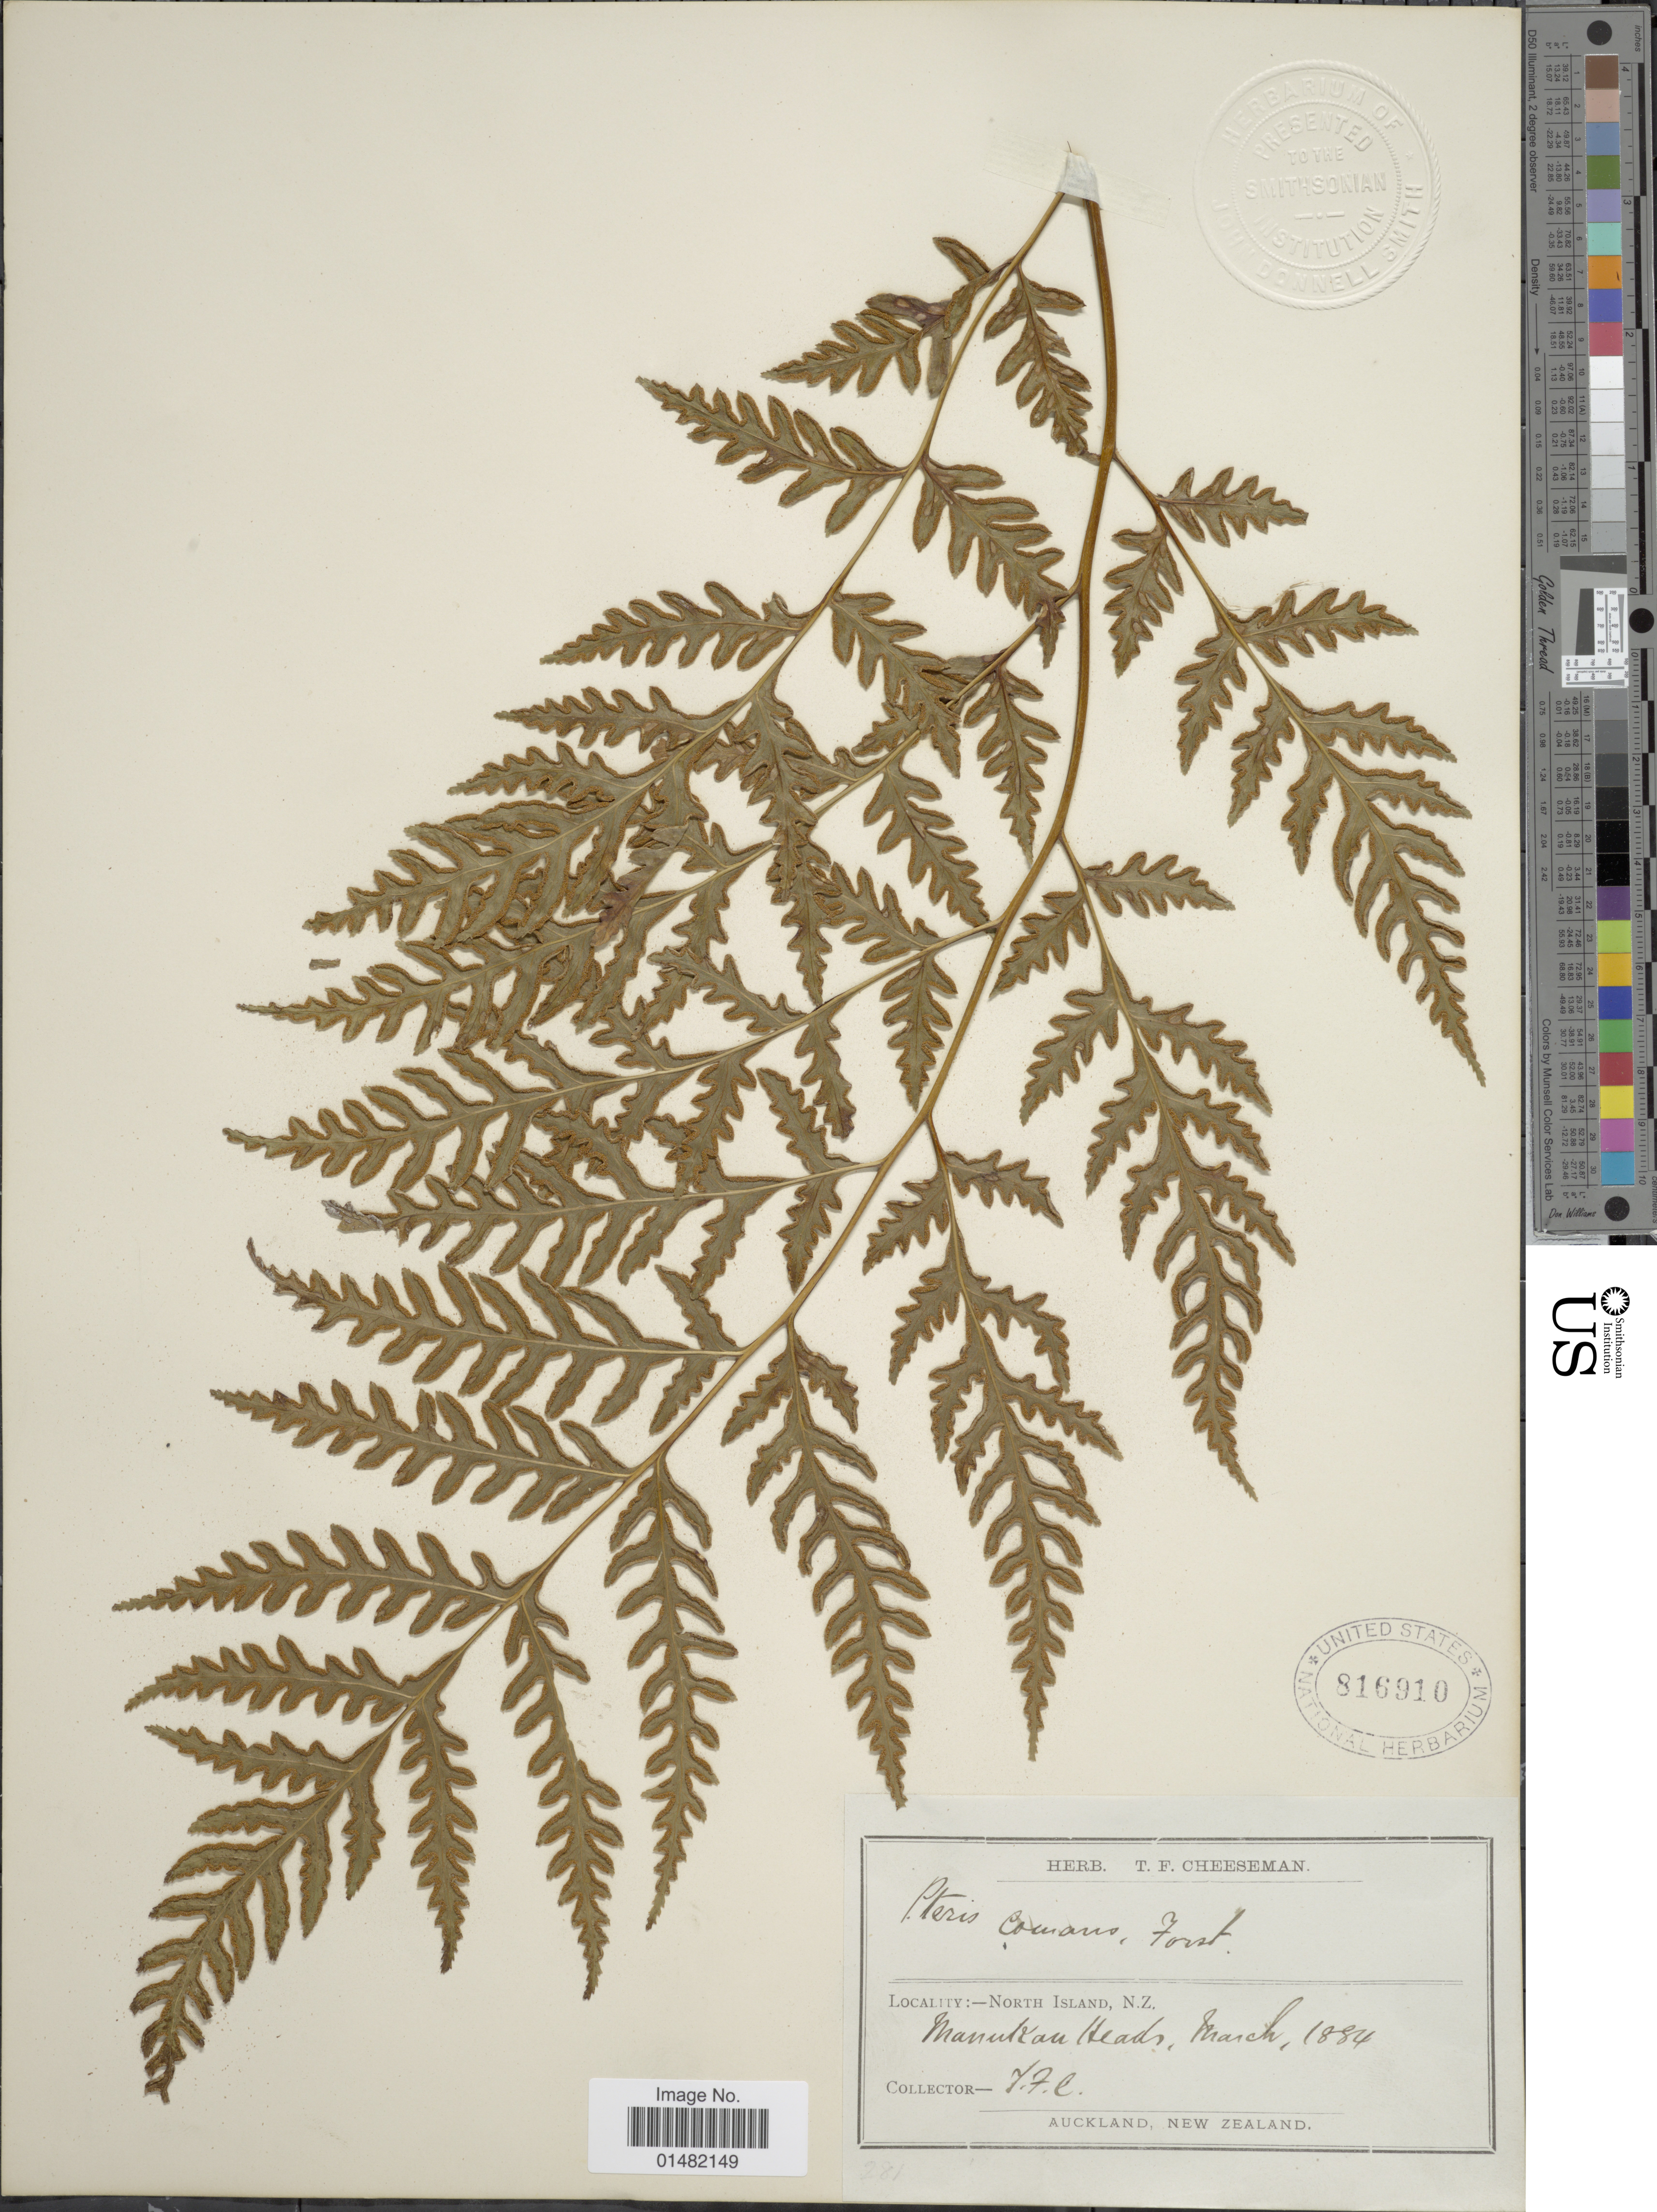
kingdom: Plantae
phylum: Tracheophyta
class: Polypodiopsida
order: Polypodiales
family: Pteridaceae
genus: Pteris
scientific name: Pteris comans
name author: G. Forst.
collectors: T. F. Cheeseman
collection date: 1884-03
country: New Zealand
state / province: Auckland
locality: North Island, Manukan Heads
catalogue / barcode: US 816910